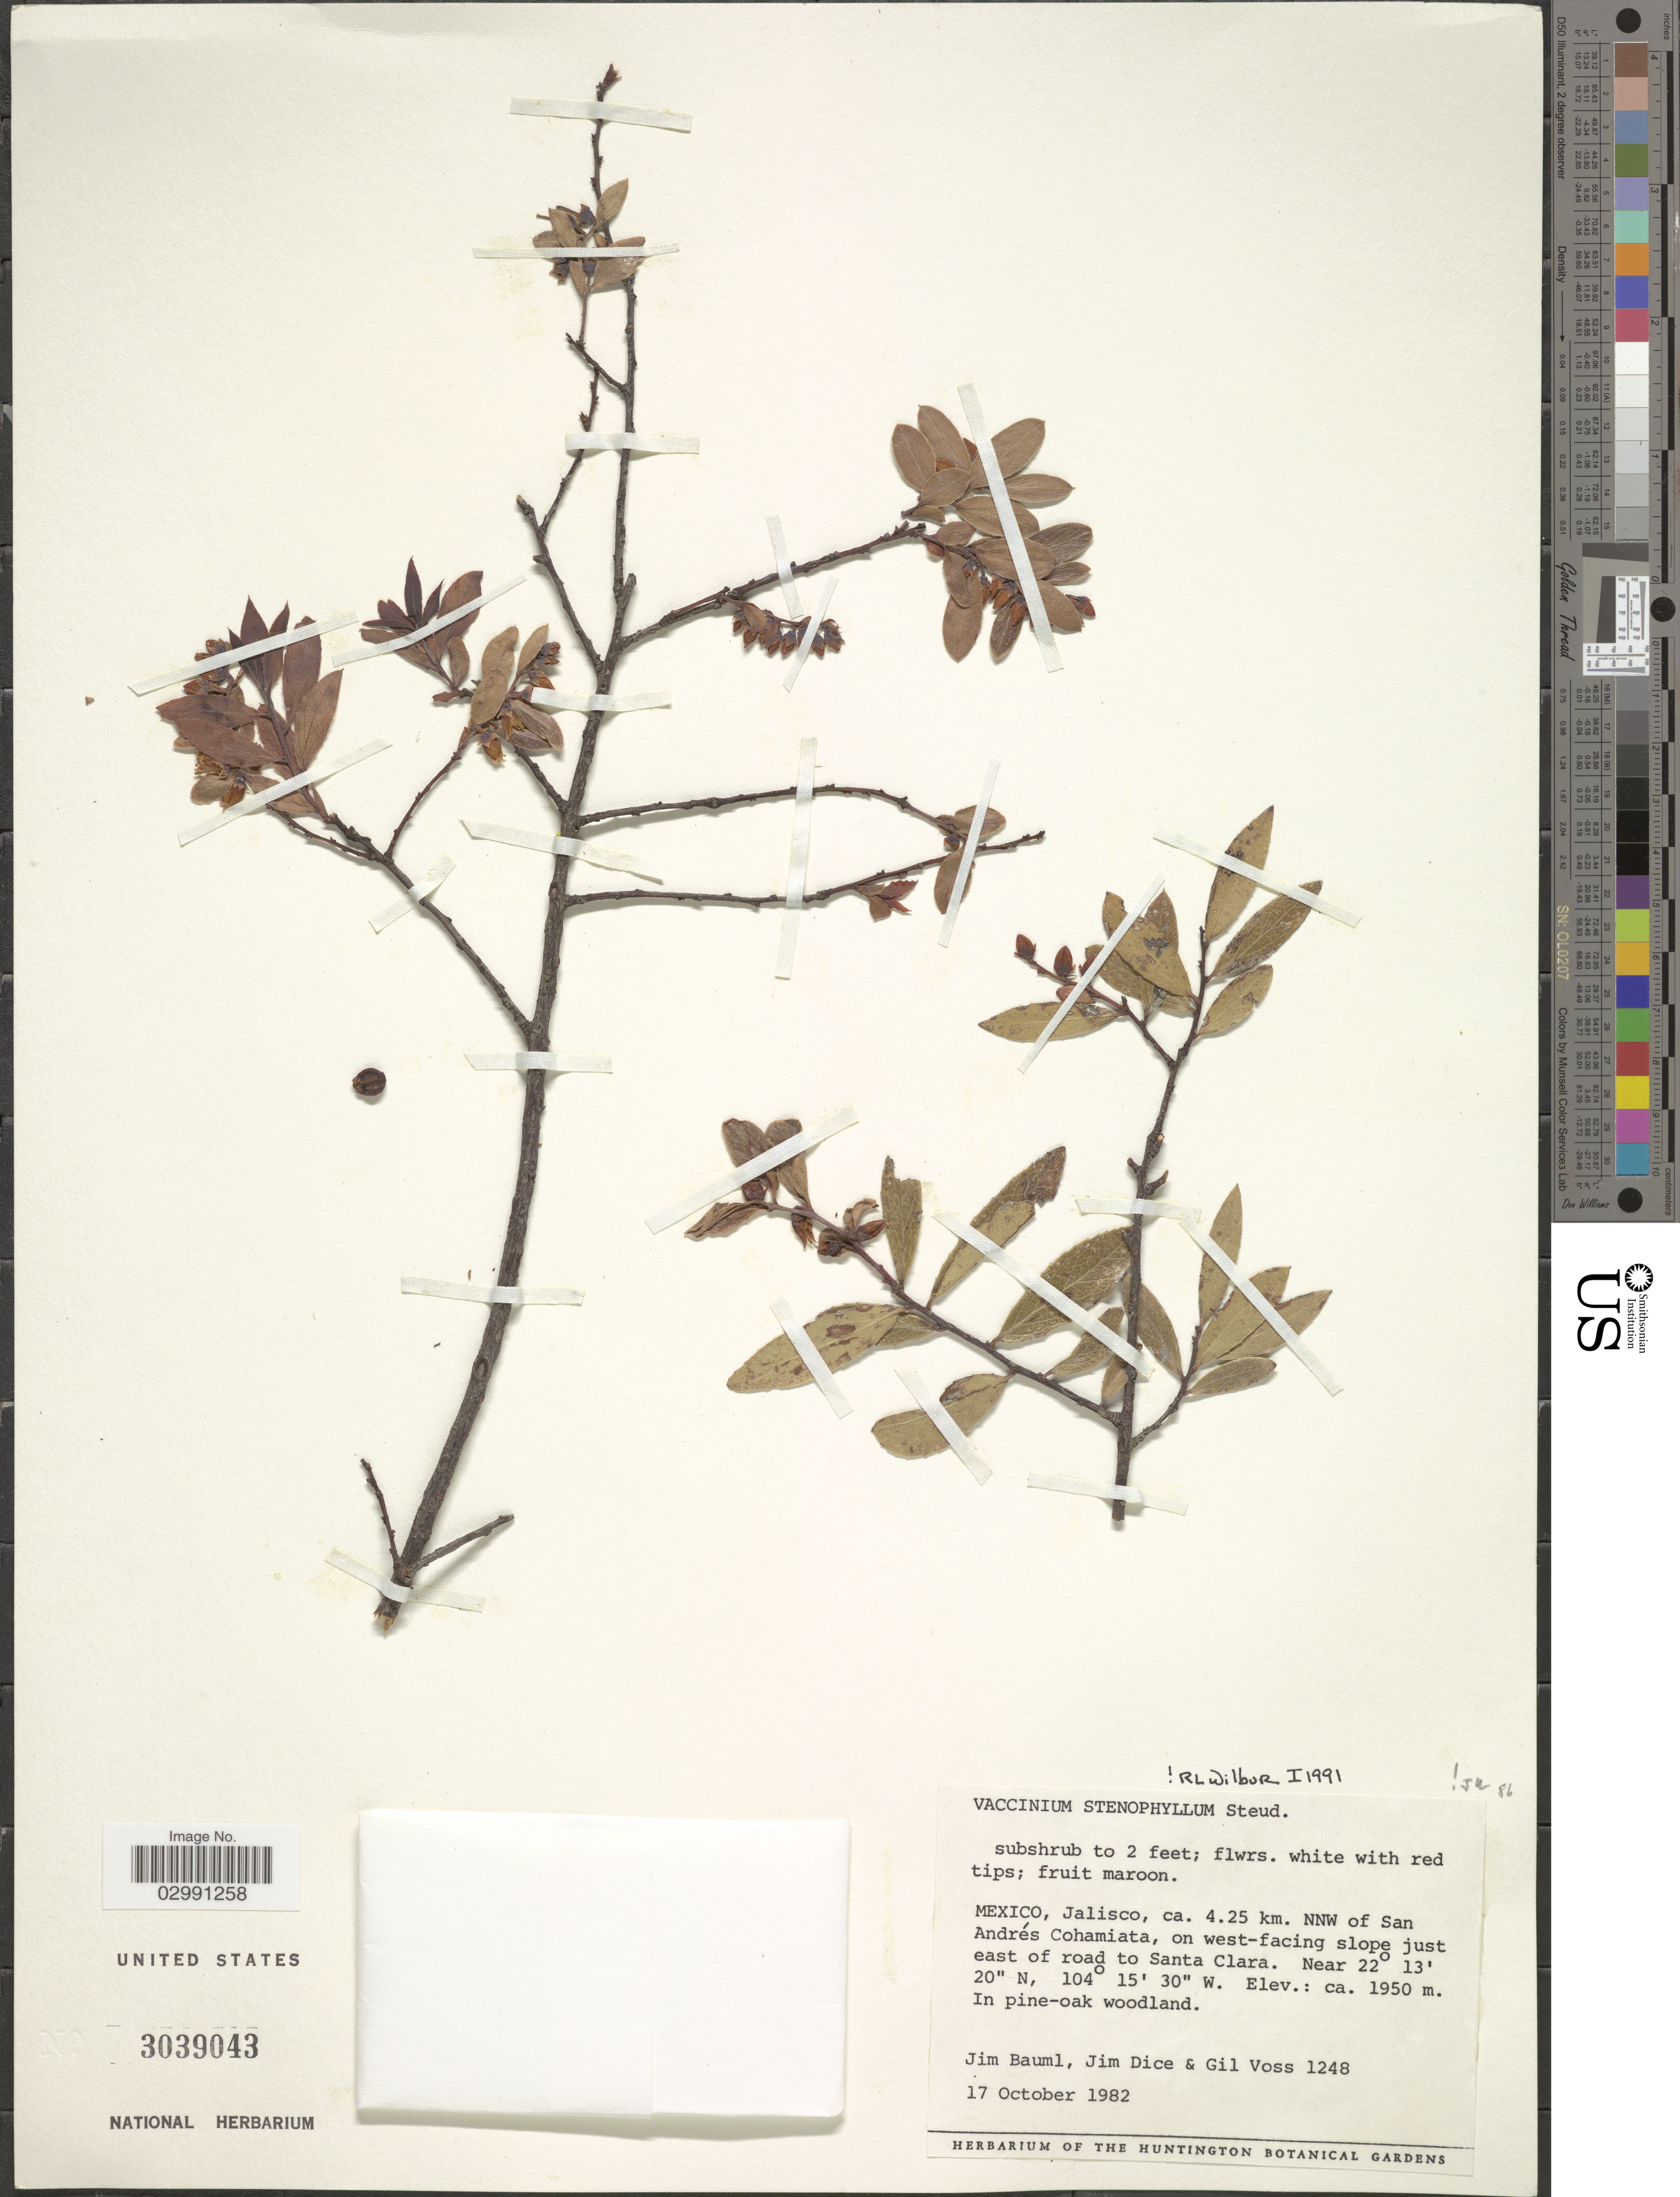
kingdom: Plantae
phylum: Tracheophyta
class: Magnoliopsida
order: Ericales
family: Ericaceae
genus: Vaccinium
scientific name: Vaccinium stenophyllum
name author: Steud.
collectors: J. Bauml, J. Dice & G. Voss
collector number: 1248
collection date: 1982-10-17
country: Mexico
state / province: Jalisco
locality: Ca. 4.25 km. NNW of San Andrés Cohamiata, on west-facing slope just east of road to Santa Clara.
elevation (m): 1950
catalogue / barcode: US 3039043